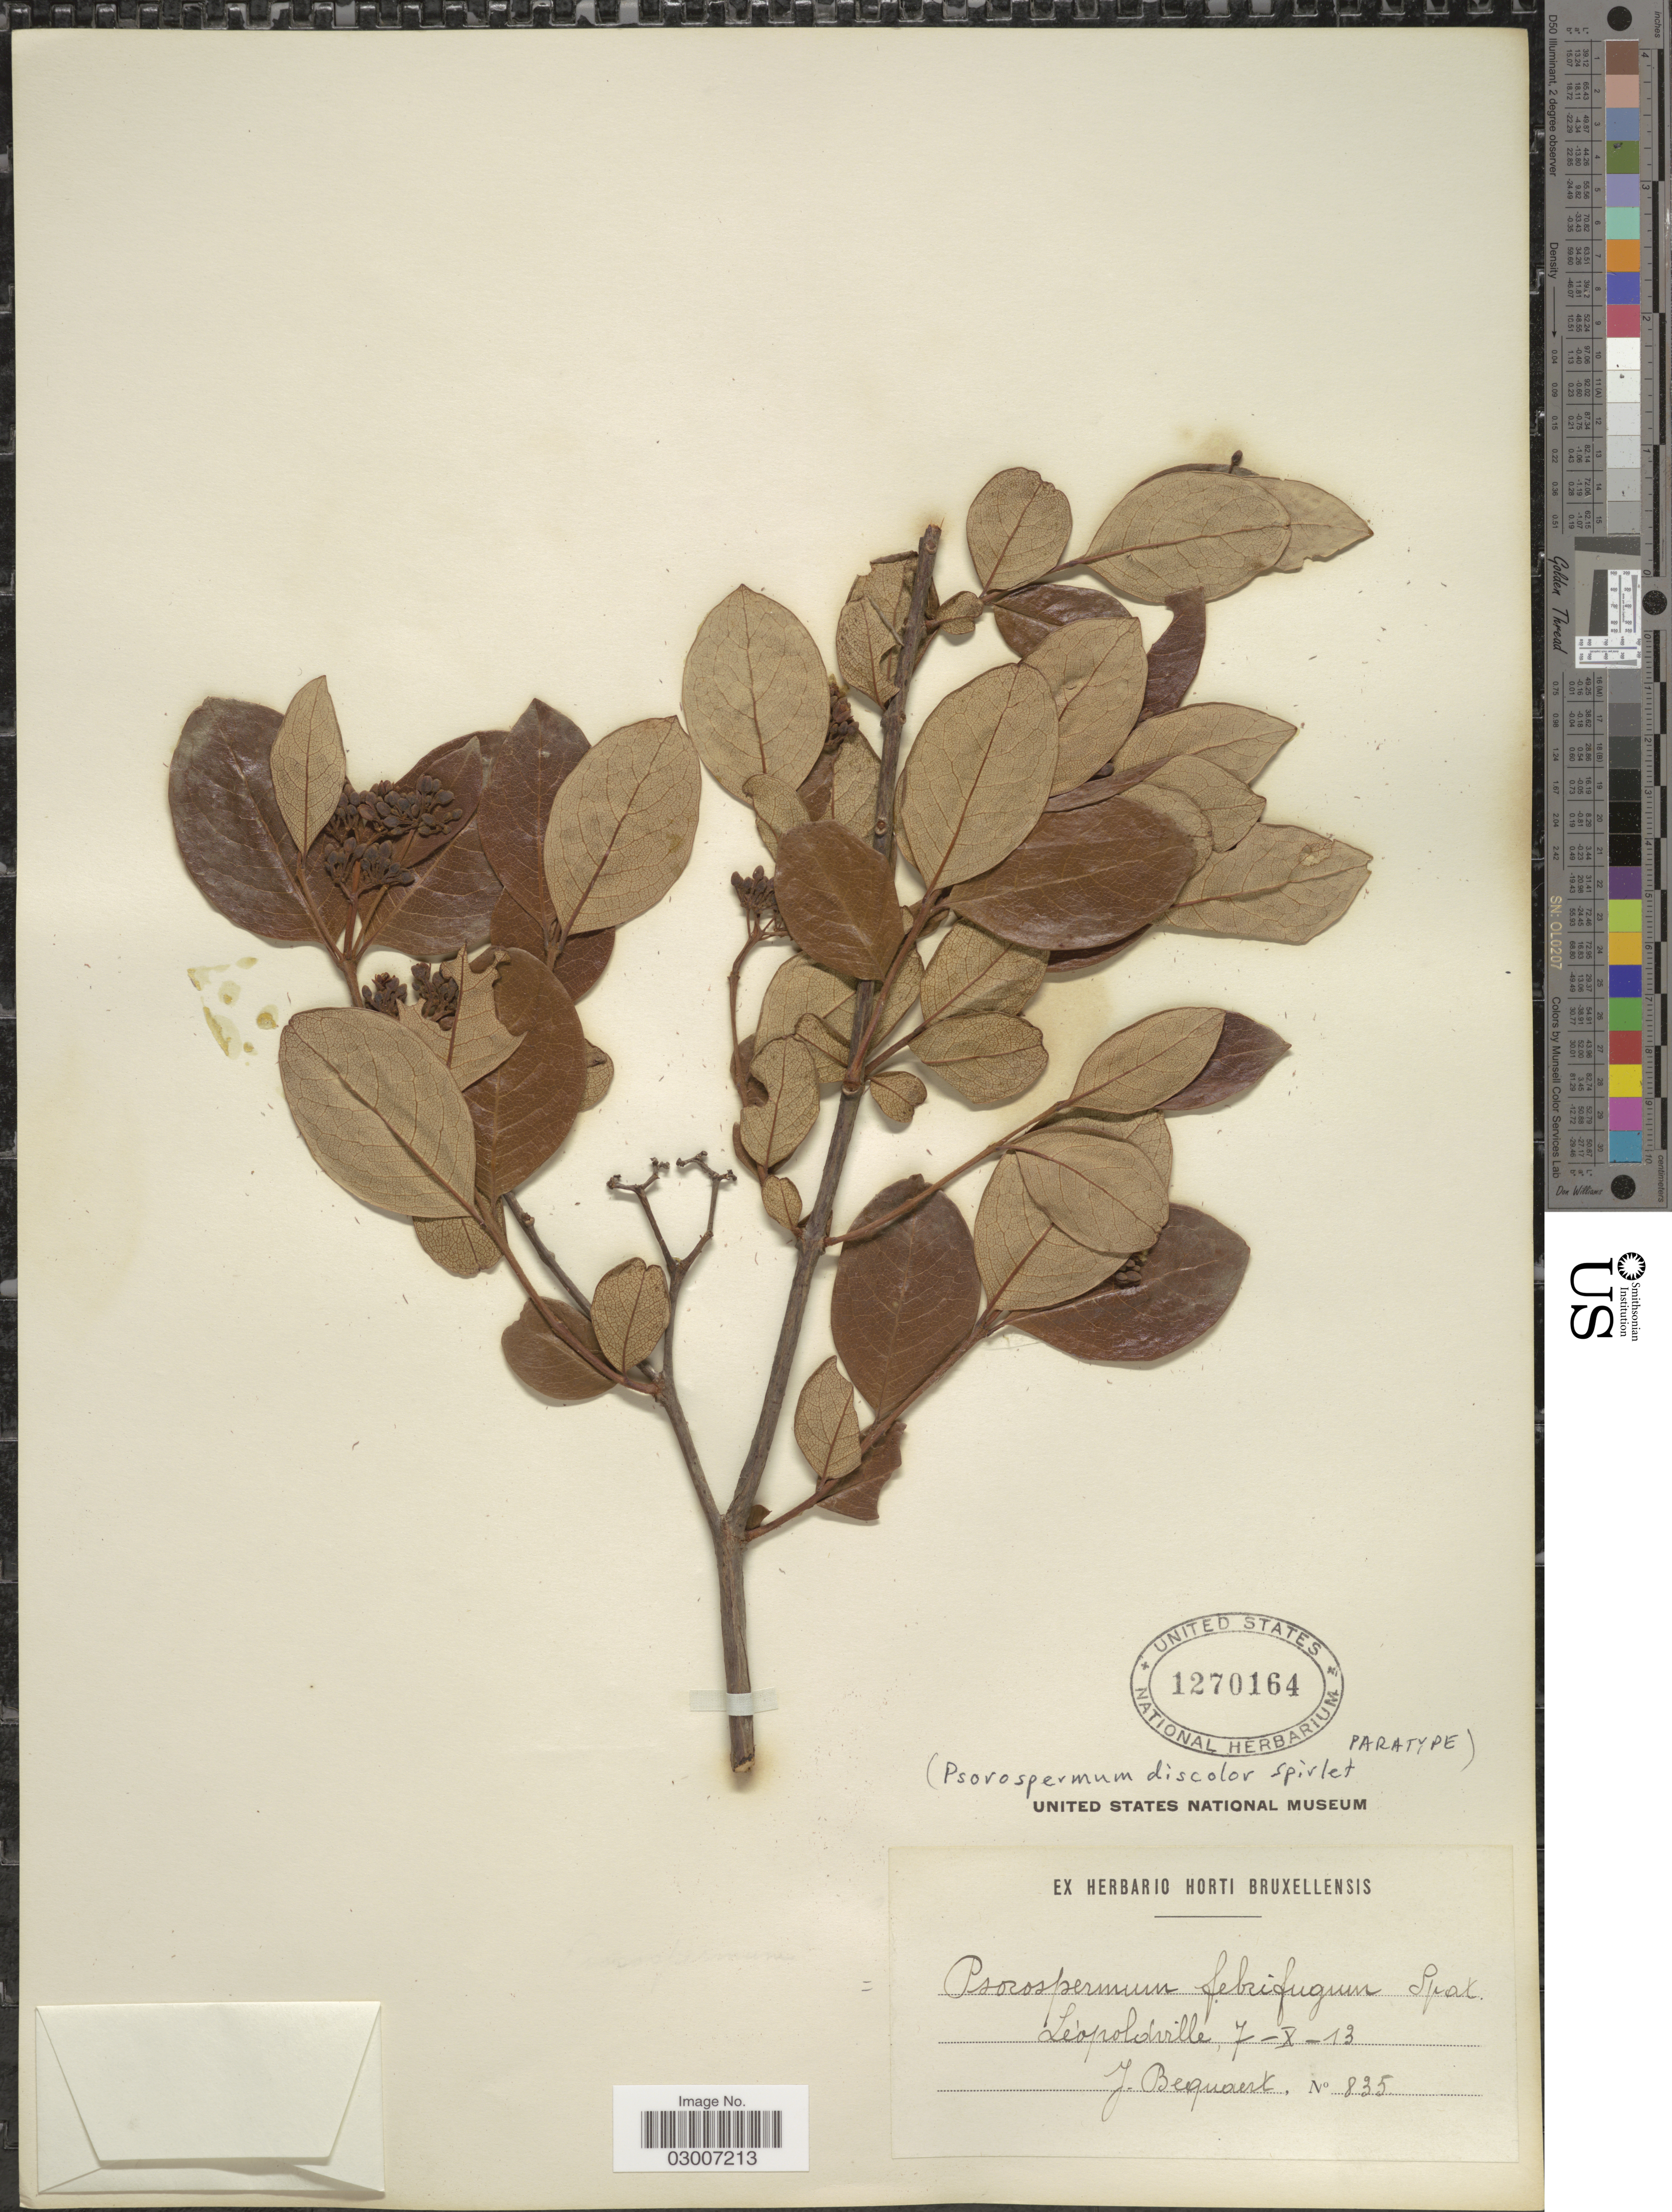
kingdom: Plantae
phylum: Tracheophyta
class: Magnoliopsida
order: Malpighiales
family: Hypericaceae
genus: Psorospermum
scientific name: Psorospermum febrifugum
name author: Spach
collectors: J. Bequaert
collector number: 835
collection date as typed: Transcribed d/m/y: 7/10/13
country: Congo, Democratic Republic of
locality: Lèopoldville.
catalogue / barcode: US 1270164